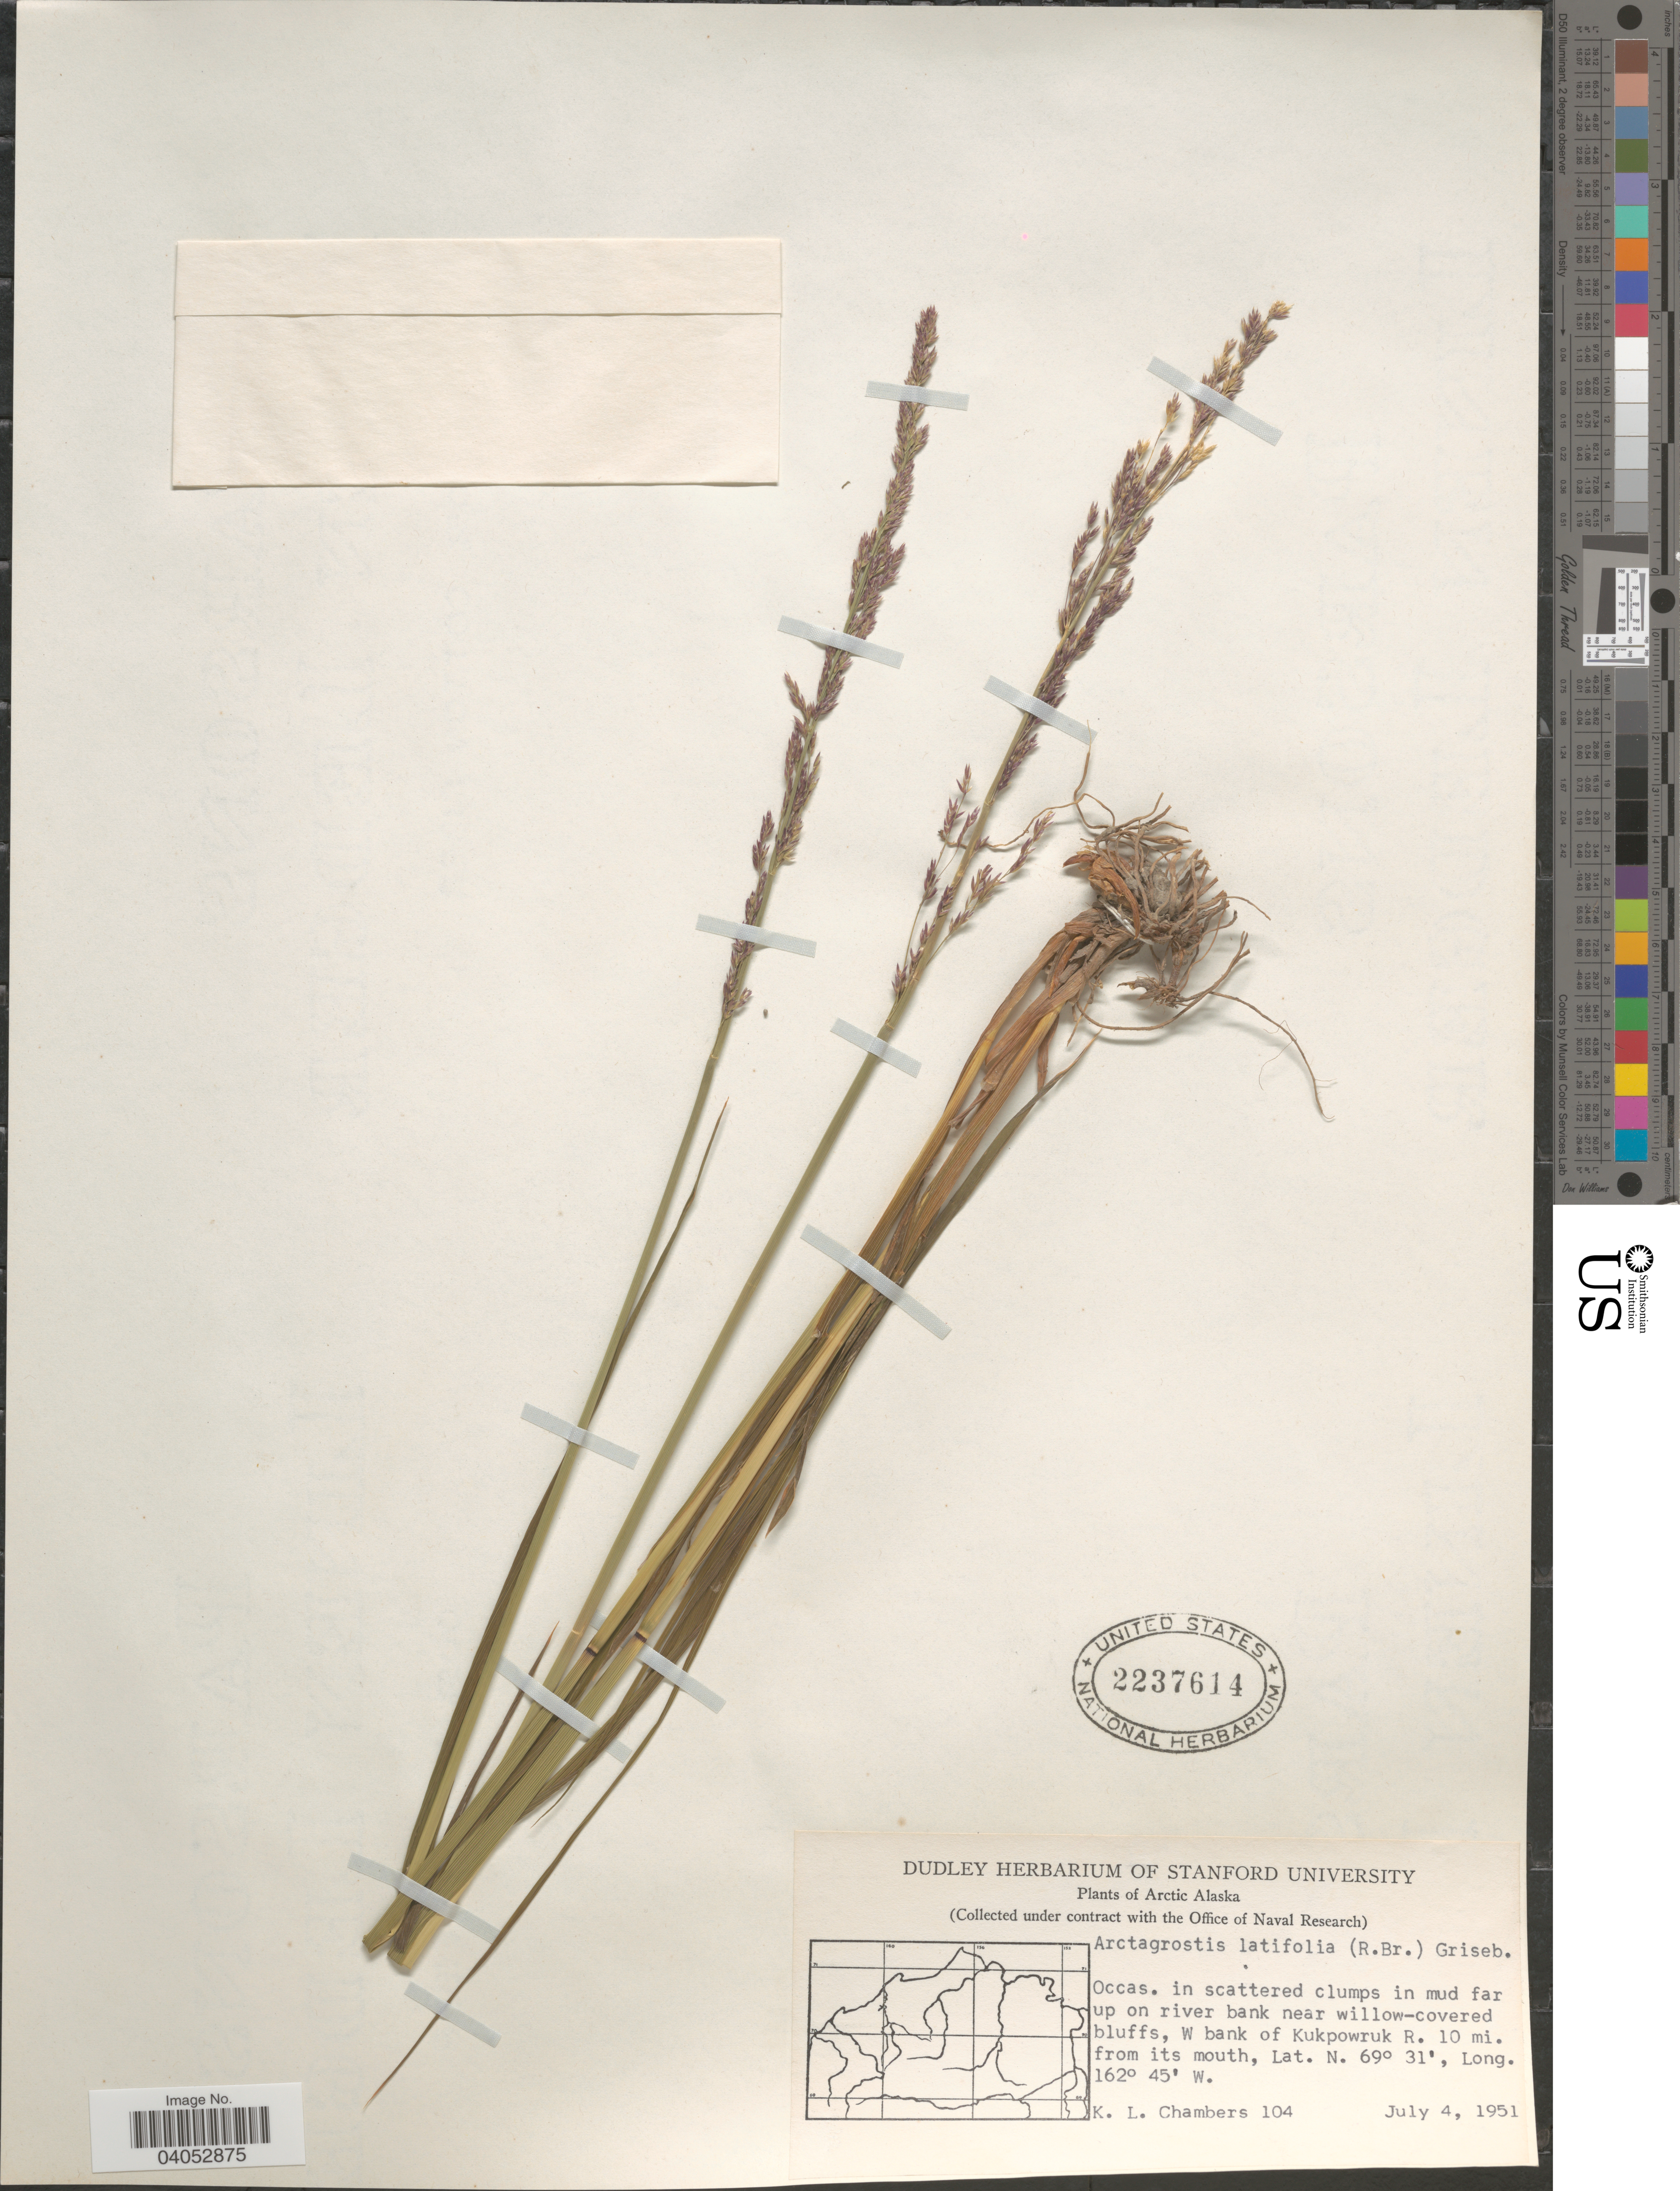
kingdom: Plantae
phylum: Tracheophyta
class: Liliopsida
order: Poales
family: Poaceae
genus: Arctagrostis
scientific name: Arctagrostis latifolia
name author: (R. Br.) Griseb.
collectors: K. Chambers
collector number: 104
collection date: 1951-07-04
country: United States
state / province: Alaska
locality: Arctic Alaska. In mud far up on river bank near willow-covered bluffs, W bank of Kukpowruk R. 10 mi. from its mouth.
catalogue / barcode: US 2237614